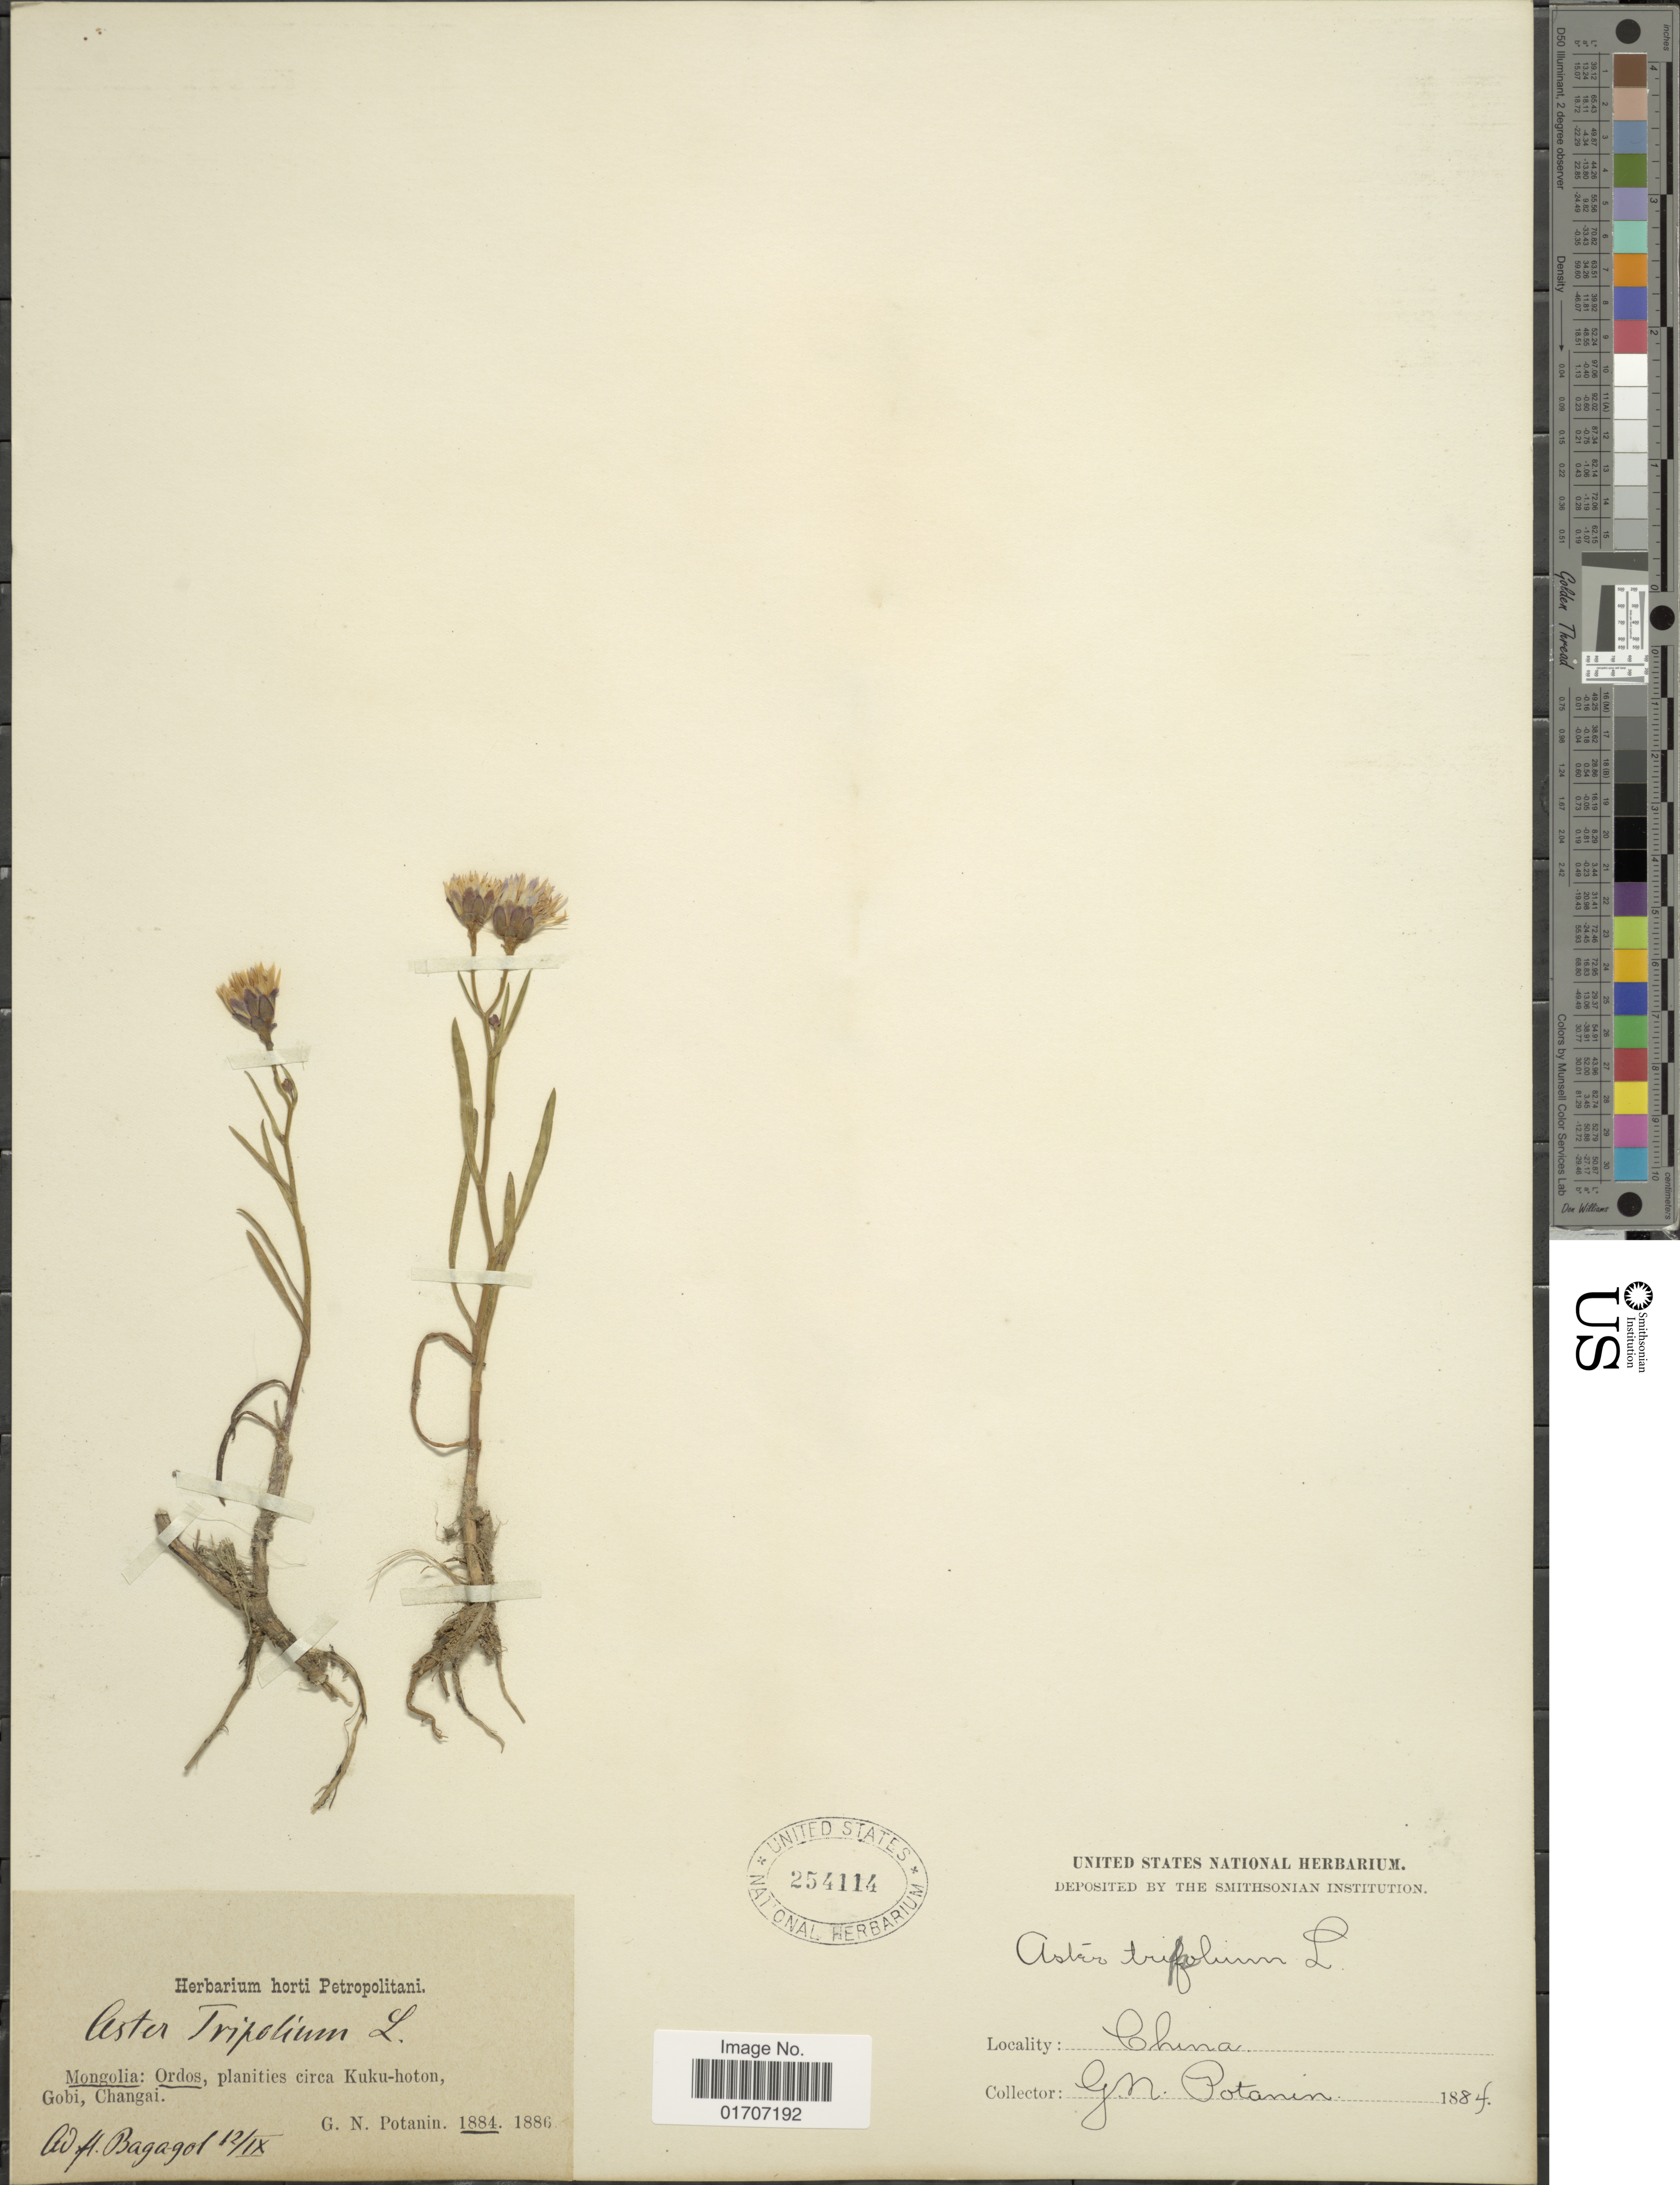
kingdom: Plantae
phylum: Tracheophyta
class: Magnoliopsida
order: Asterales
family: Asteraceae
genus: Tripolium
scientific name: Tripolium pannonicum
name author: (Jacq.) Dobrocz.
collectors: G. Potanin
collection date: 1884-09-12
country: China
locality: Mongolia: Ordos, planities circa Kuku-hoton, Gobi, Changai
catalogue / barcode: US 254114